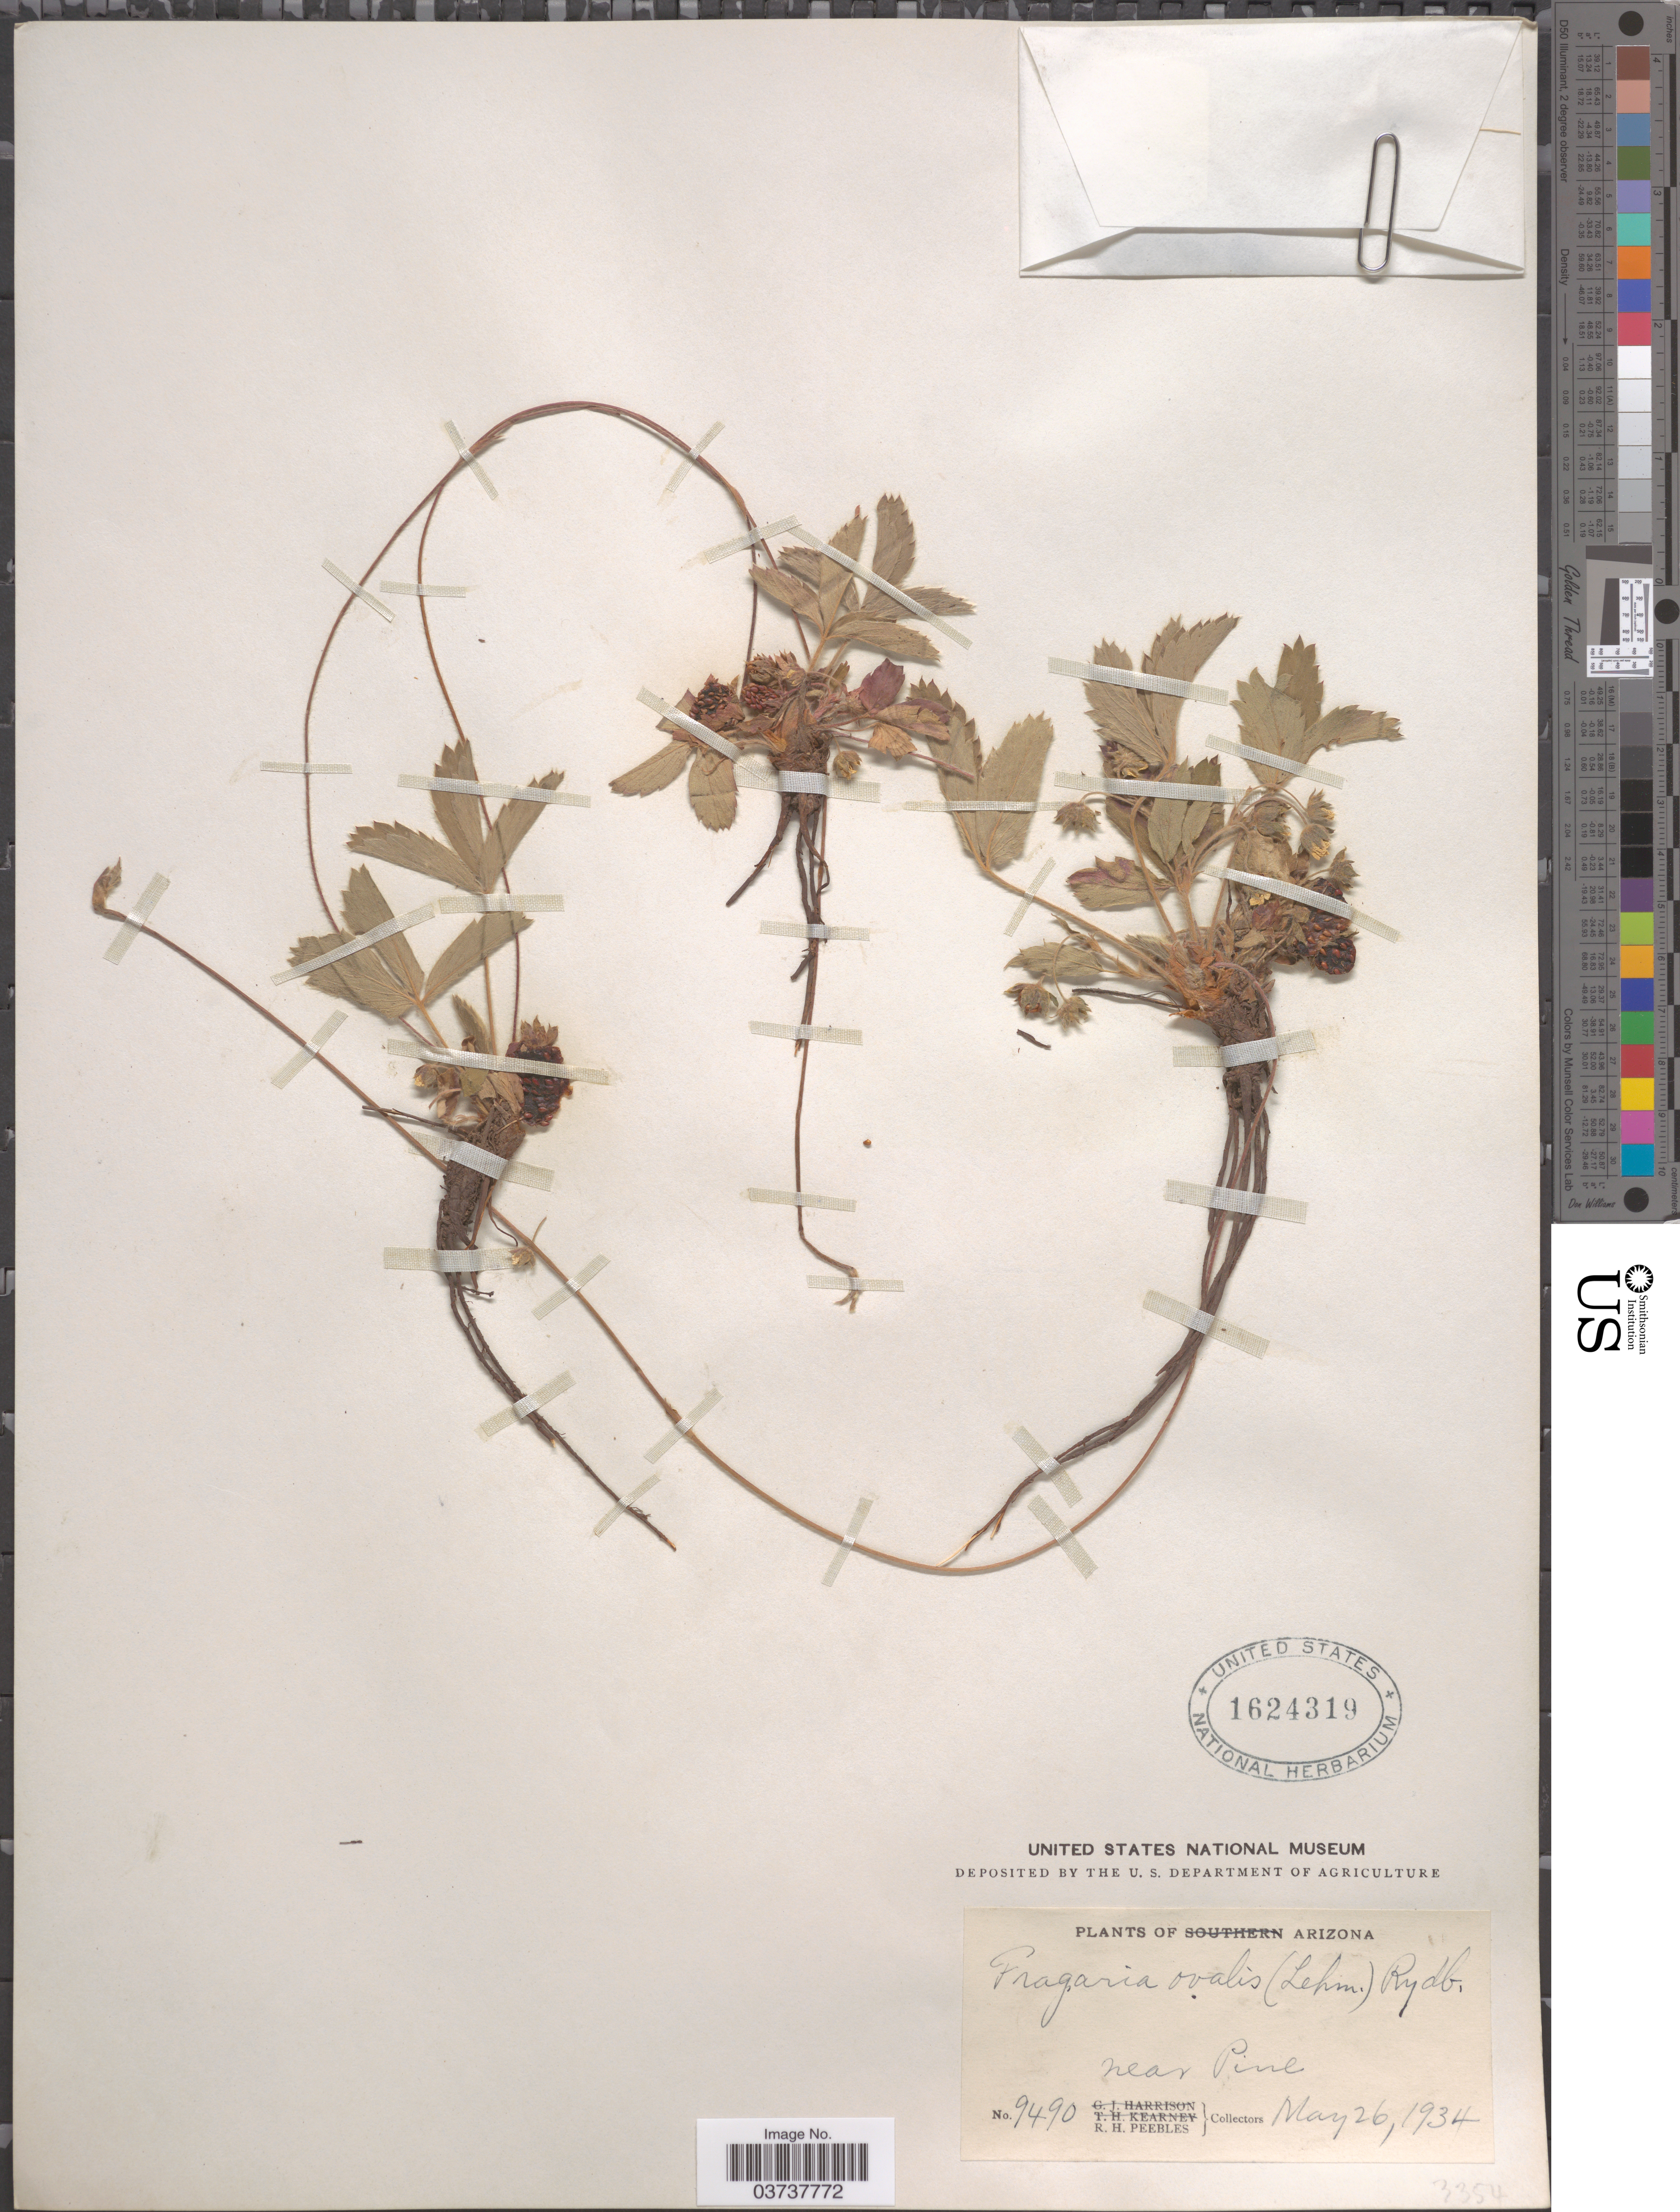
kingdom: Plantae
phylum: Tracheophyta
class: Magnoliopsida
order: Rosales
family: Rosaceae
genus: Fragaria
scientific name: Fragaria virginiana subsp. glauca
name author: (S. Watson) Staudt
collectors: R. H. Peebles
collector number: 9490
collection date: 1934-05-26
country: United States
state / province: Arizona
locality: Near Pine.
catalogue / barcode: US 1624319